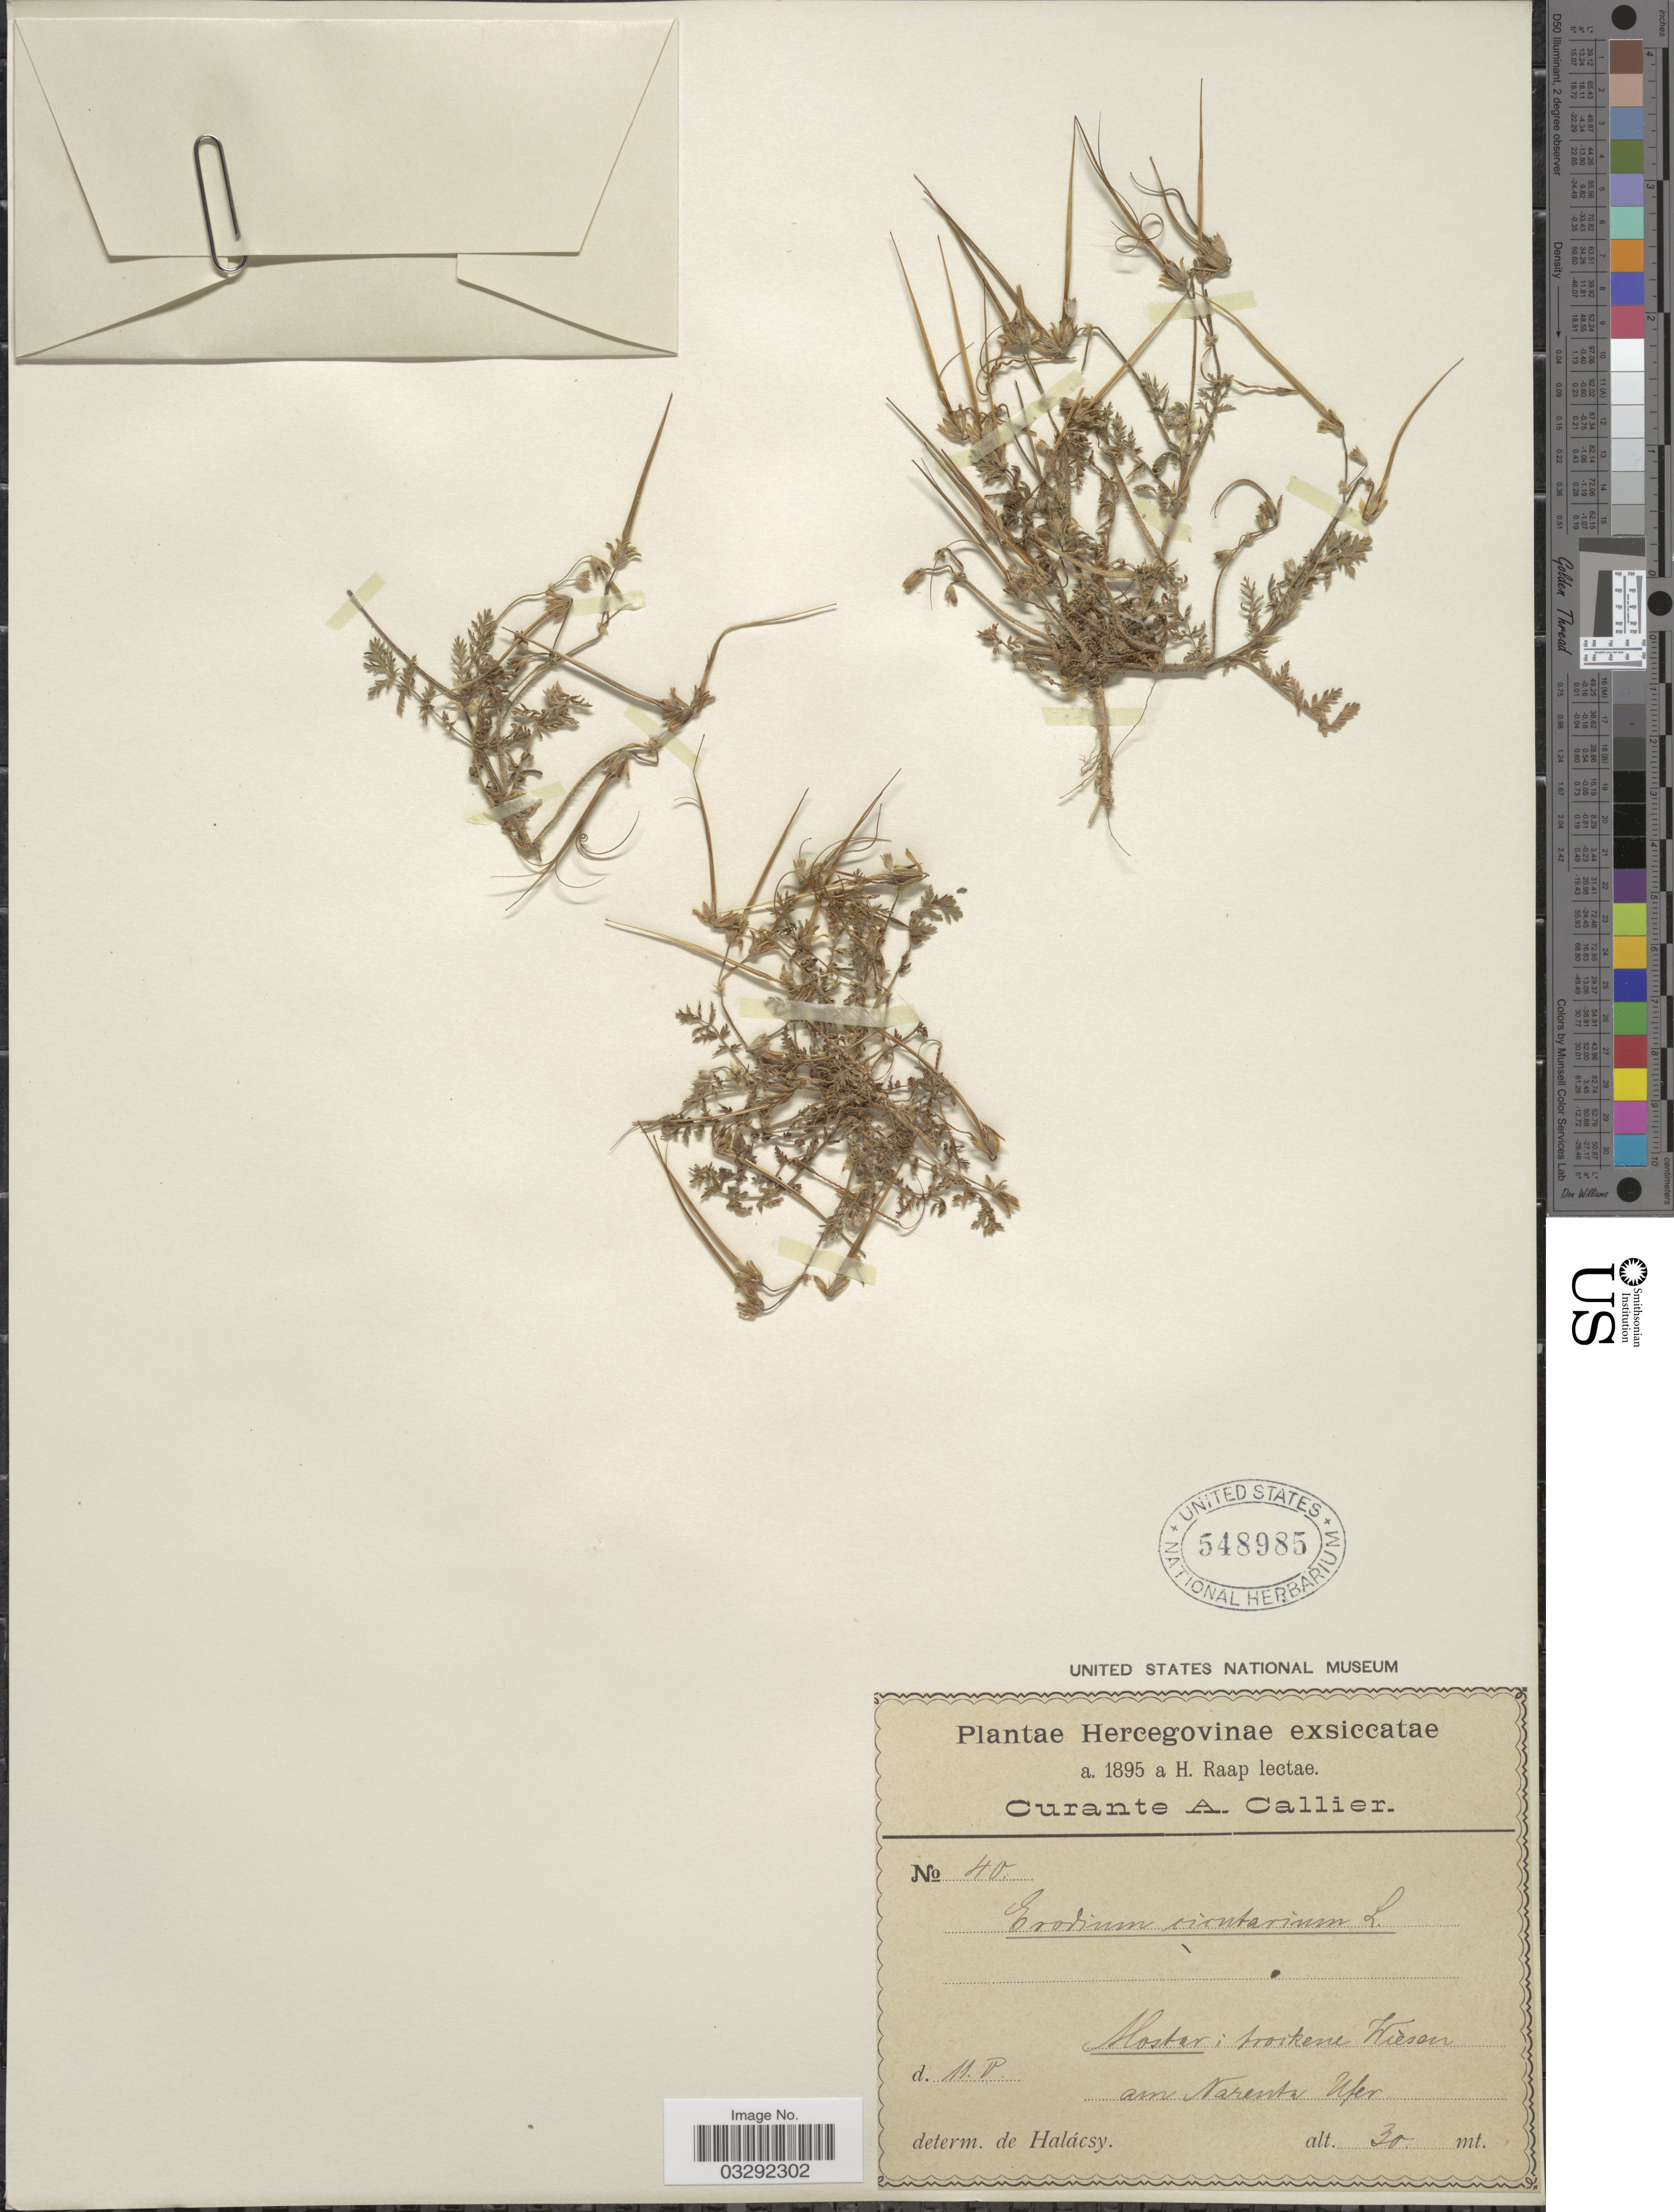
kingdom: Plantae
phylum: Tracheophyta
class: Magnoliopsida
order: Geraniales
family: Geraniaceae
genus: Erodium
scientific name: Erodium cicutarium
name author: (L.) L'Hér.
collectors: H. Raap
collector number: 40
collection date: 1895-05-11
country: Bosnia and Herzegovina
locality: Hercegovinae. Hoster: troikene Wiesen am Narenta Ufer.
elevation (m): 30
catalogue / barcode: US 548985